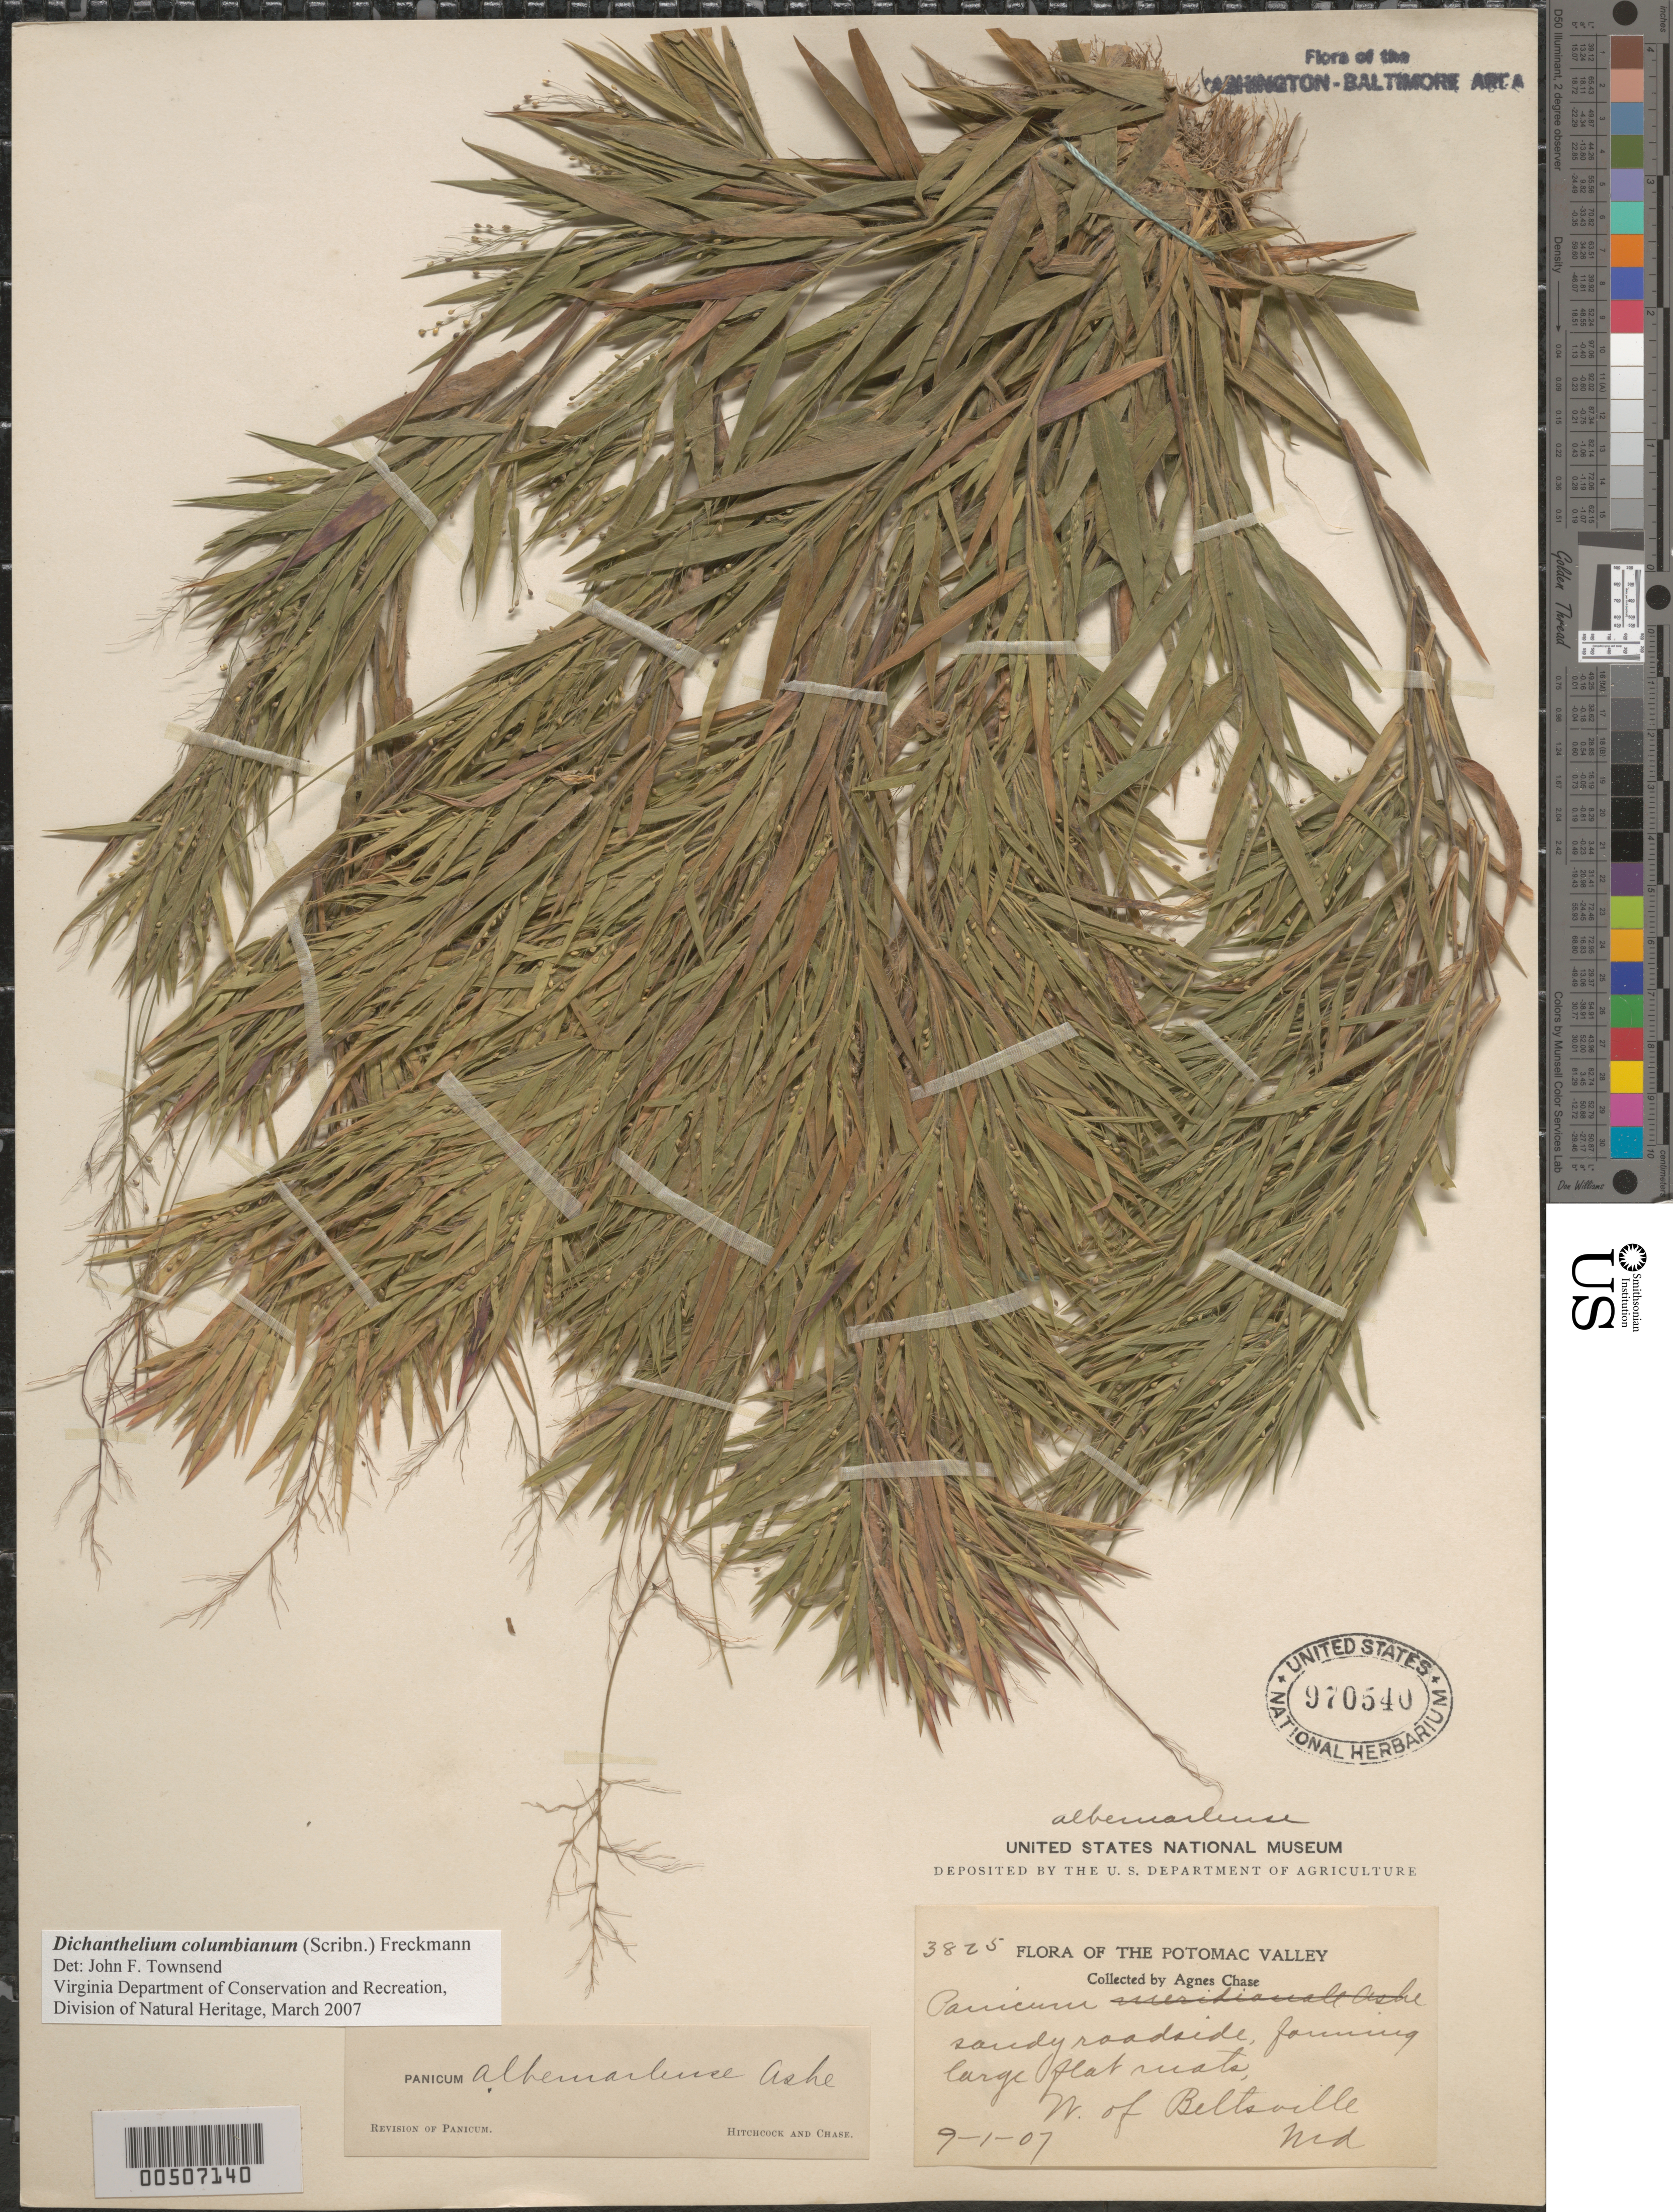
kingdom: Plantae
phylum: Tracheophyta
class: Liliopsida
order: Poales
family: Poaceae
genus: Dichanthelium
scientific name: Dichanthelium columbianum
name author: (Scribn.) Freckmann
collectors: A. Chase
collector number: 3825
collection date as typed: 09 Jan 1907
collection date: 1907-01-09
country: United States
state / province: Maryland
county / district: Prince George's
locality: W of Beltsville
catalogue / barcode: US 970540